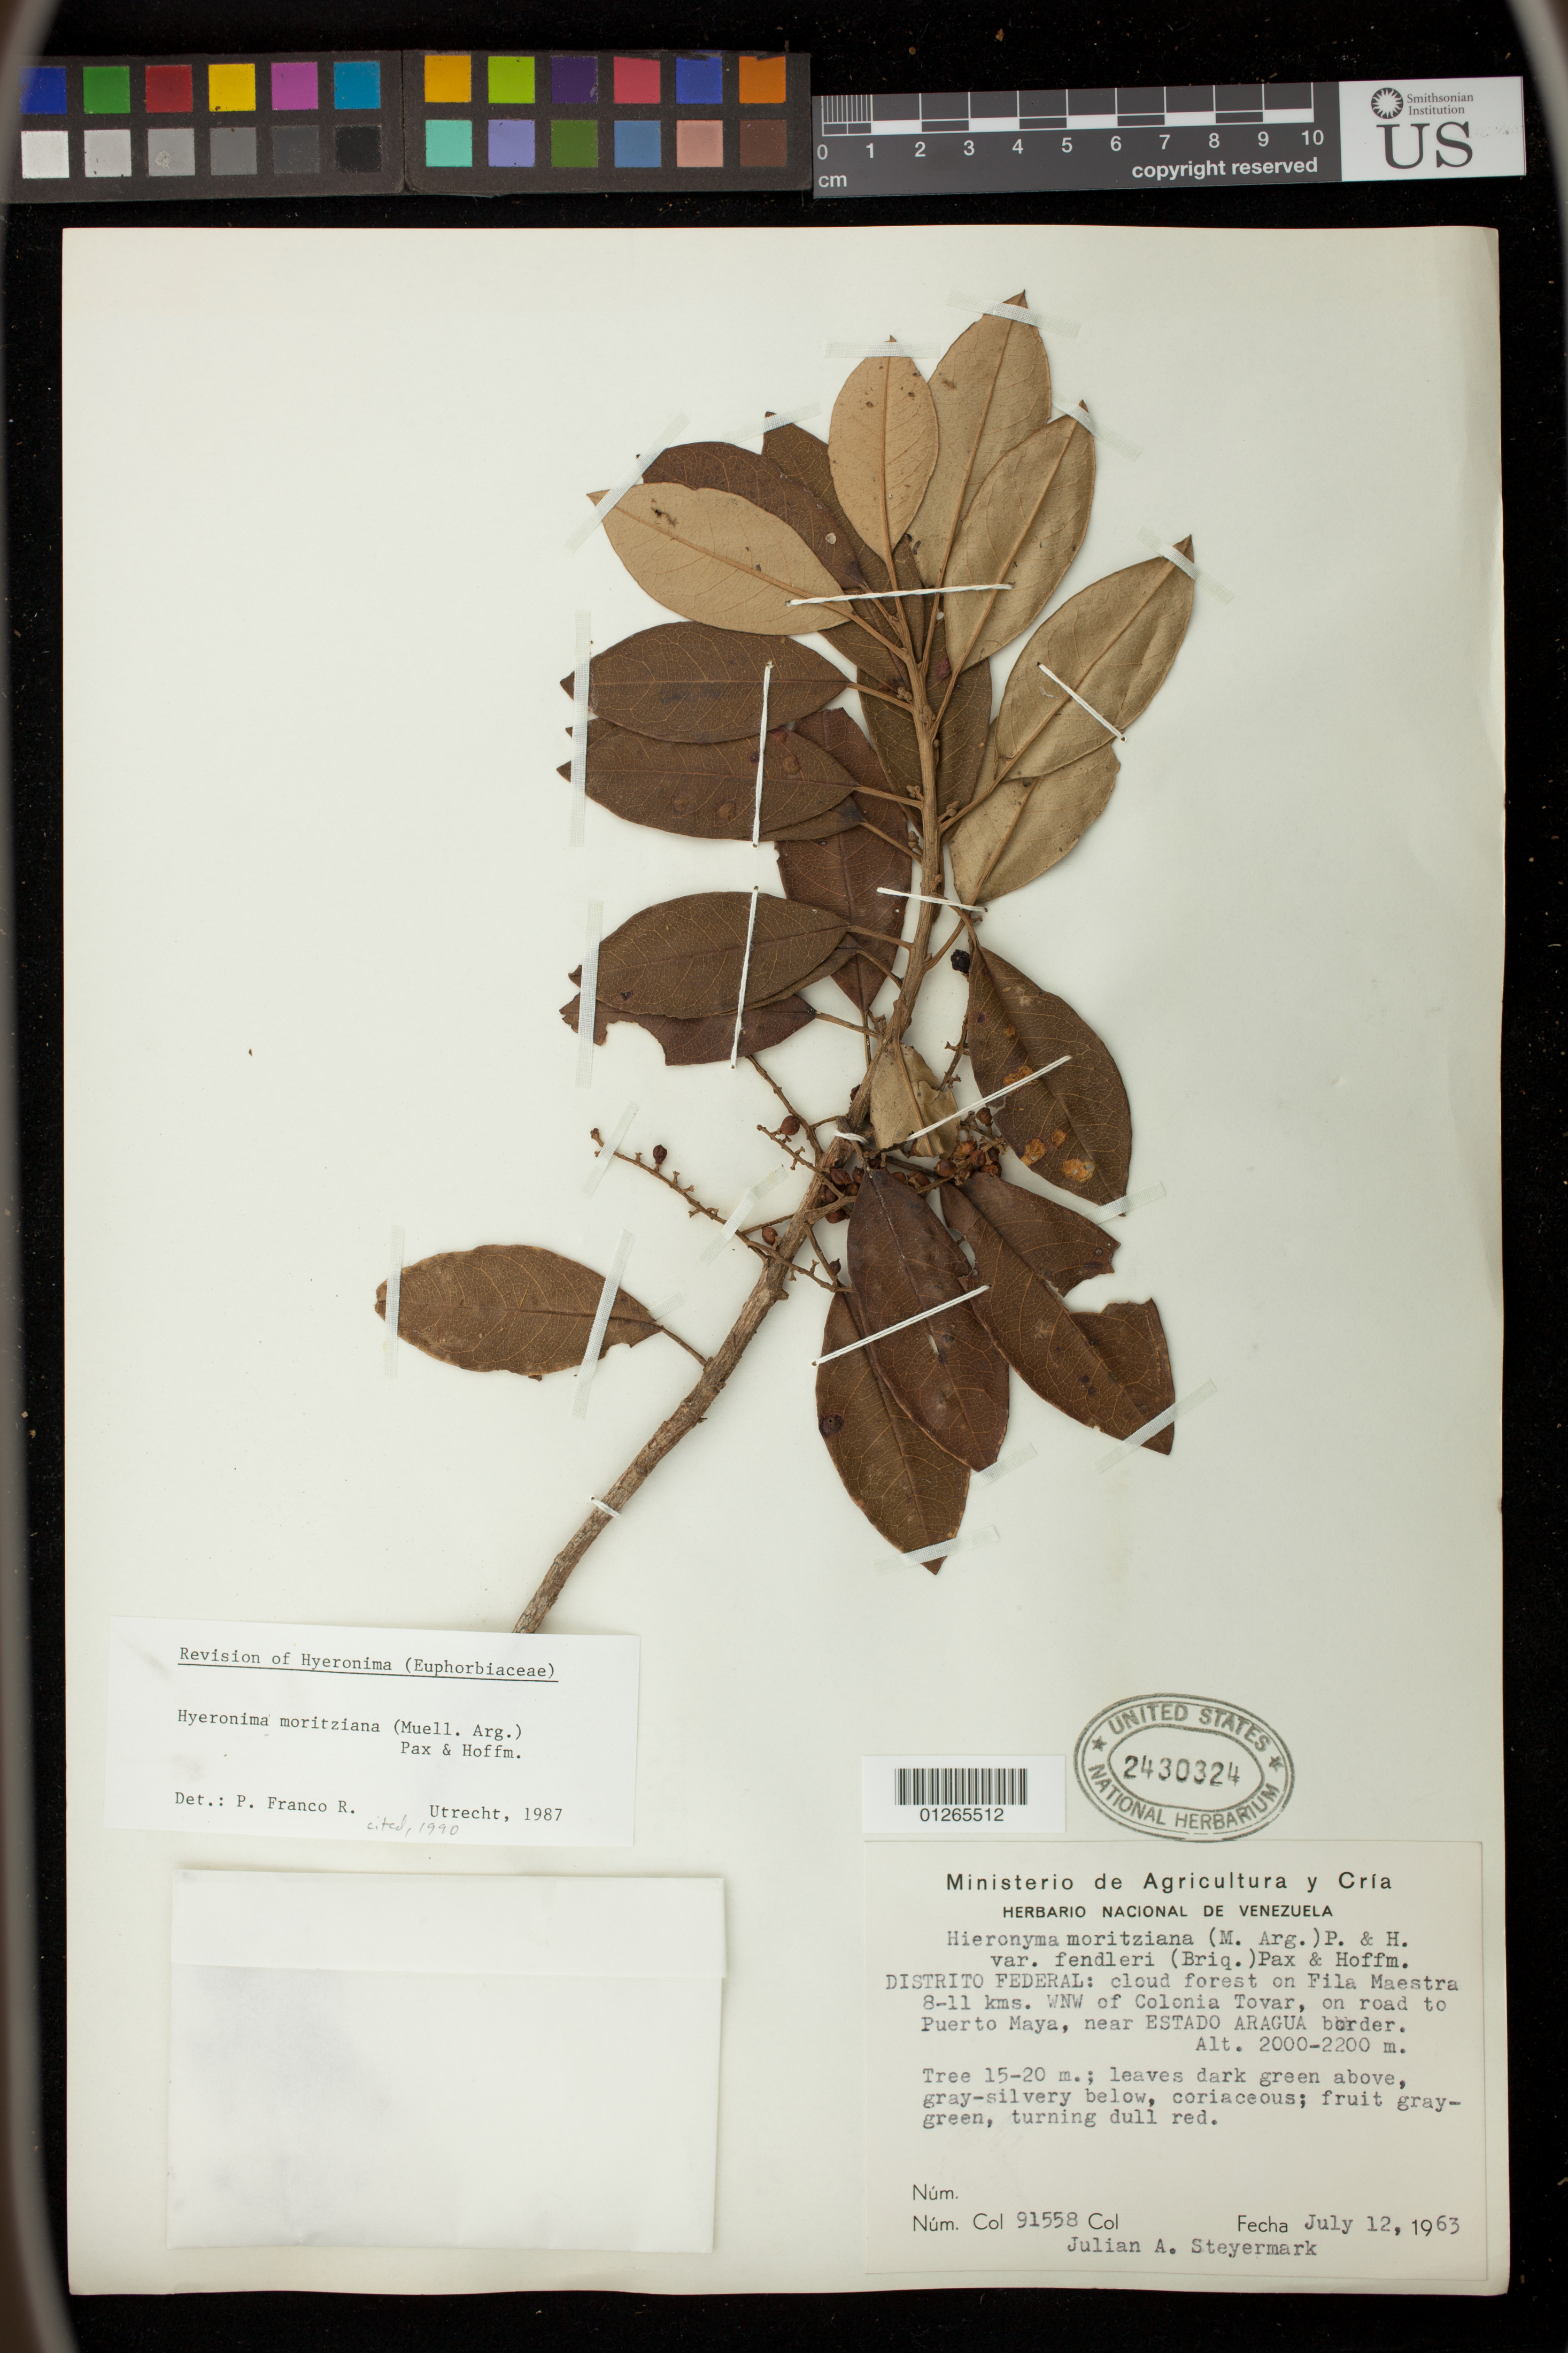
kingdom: Plantae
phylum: Tracheophyta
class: Magnoliopsida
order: Malpighiales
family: Phyllanthaceae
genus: Hieronyma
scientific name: Hieronyma moritziana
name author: (Müll. Arg.) Pax ex K. Hoffm.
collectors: J. Steyermark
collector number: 91558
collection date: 1963-07-12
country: Venezuela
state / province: Distrito Federal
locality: Trail to Pico Periquito, above Portachuelo, Parq. Nac. Henri Pittier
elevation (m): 2000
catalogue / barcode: US 2430324